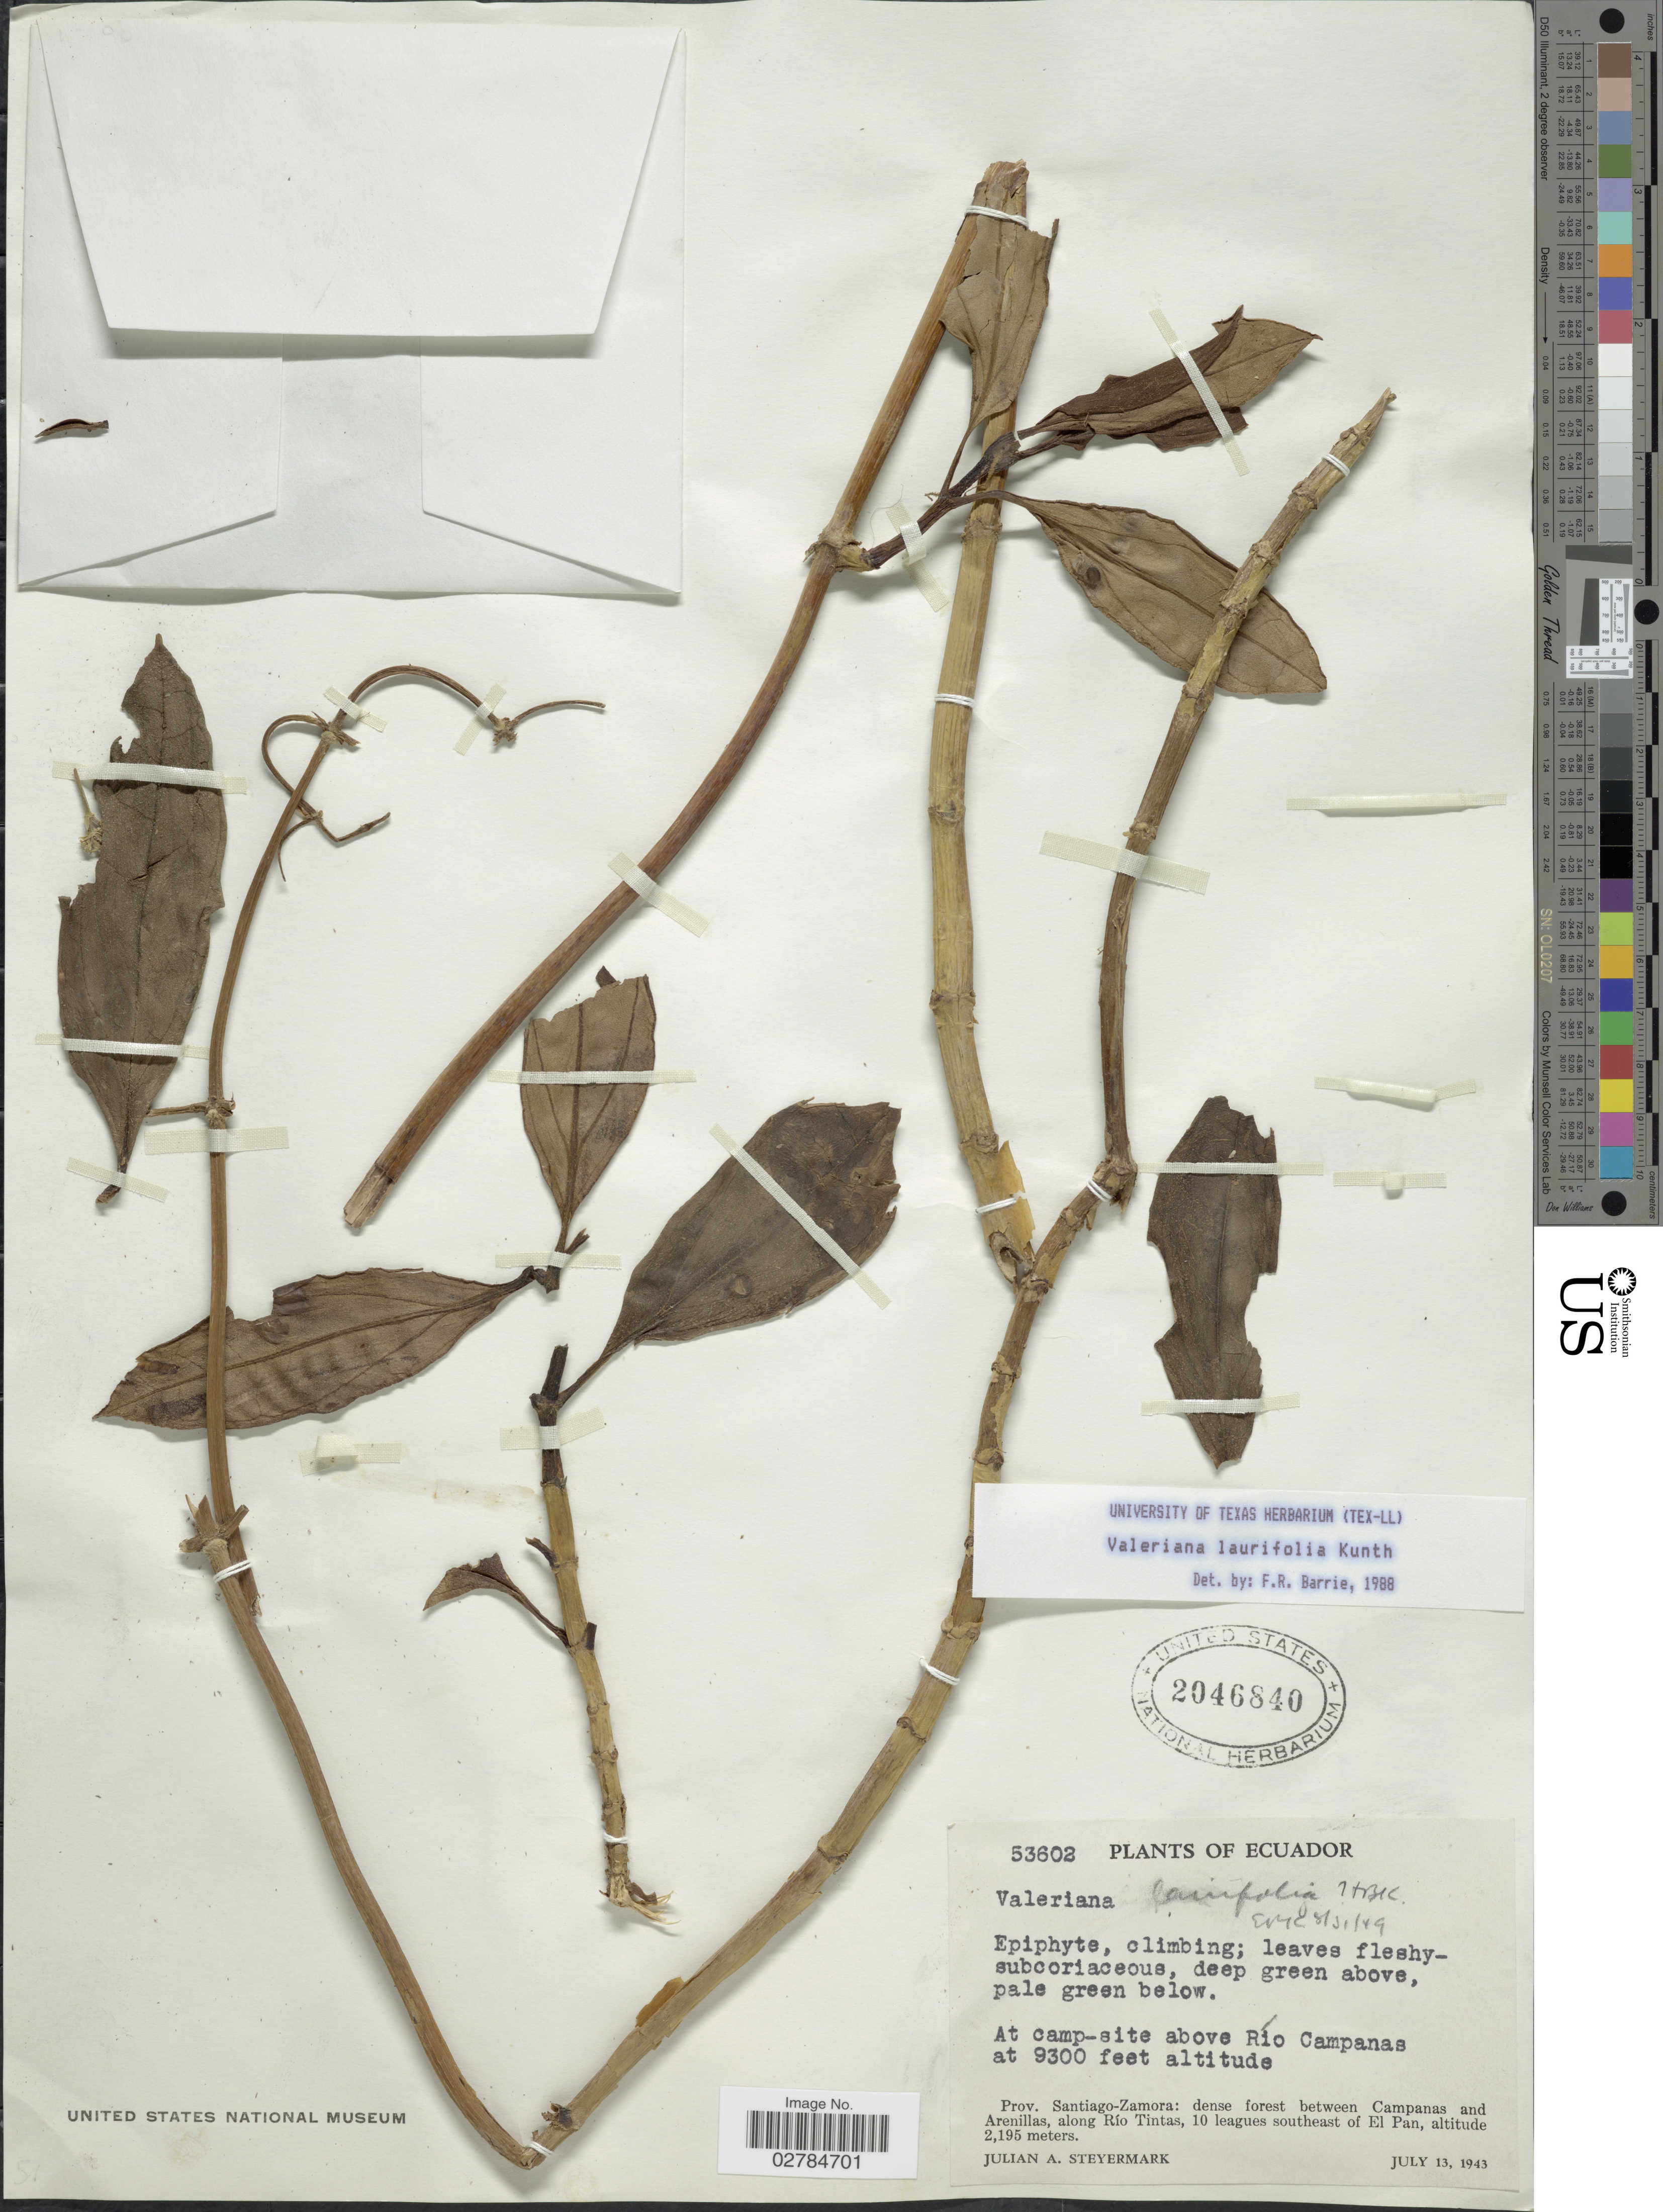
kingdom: Plantae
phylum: Tracheophyta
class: Magnoliopsida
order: Dipsacales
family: Caprifoliaceae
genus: Valeriana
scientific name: Valeriana laurifolia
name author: Kunth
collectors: J. Steyermark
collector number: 53602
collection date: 1943-07-13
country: Ecuador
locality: At camp-site above Rio Campanas. Prov. Santiago-Zamora: dense forest between Campanas and Arenillas, along Río Tintas, 10 leagues southeast of El Pan.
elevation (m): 2835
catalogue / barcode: US 2046840